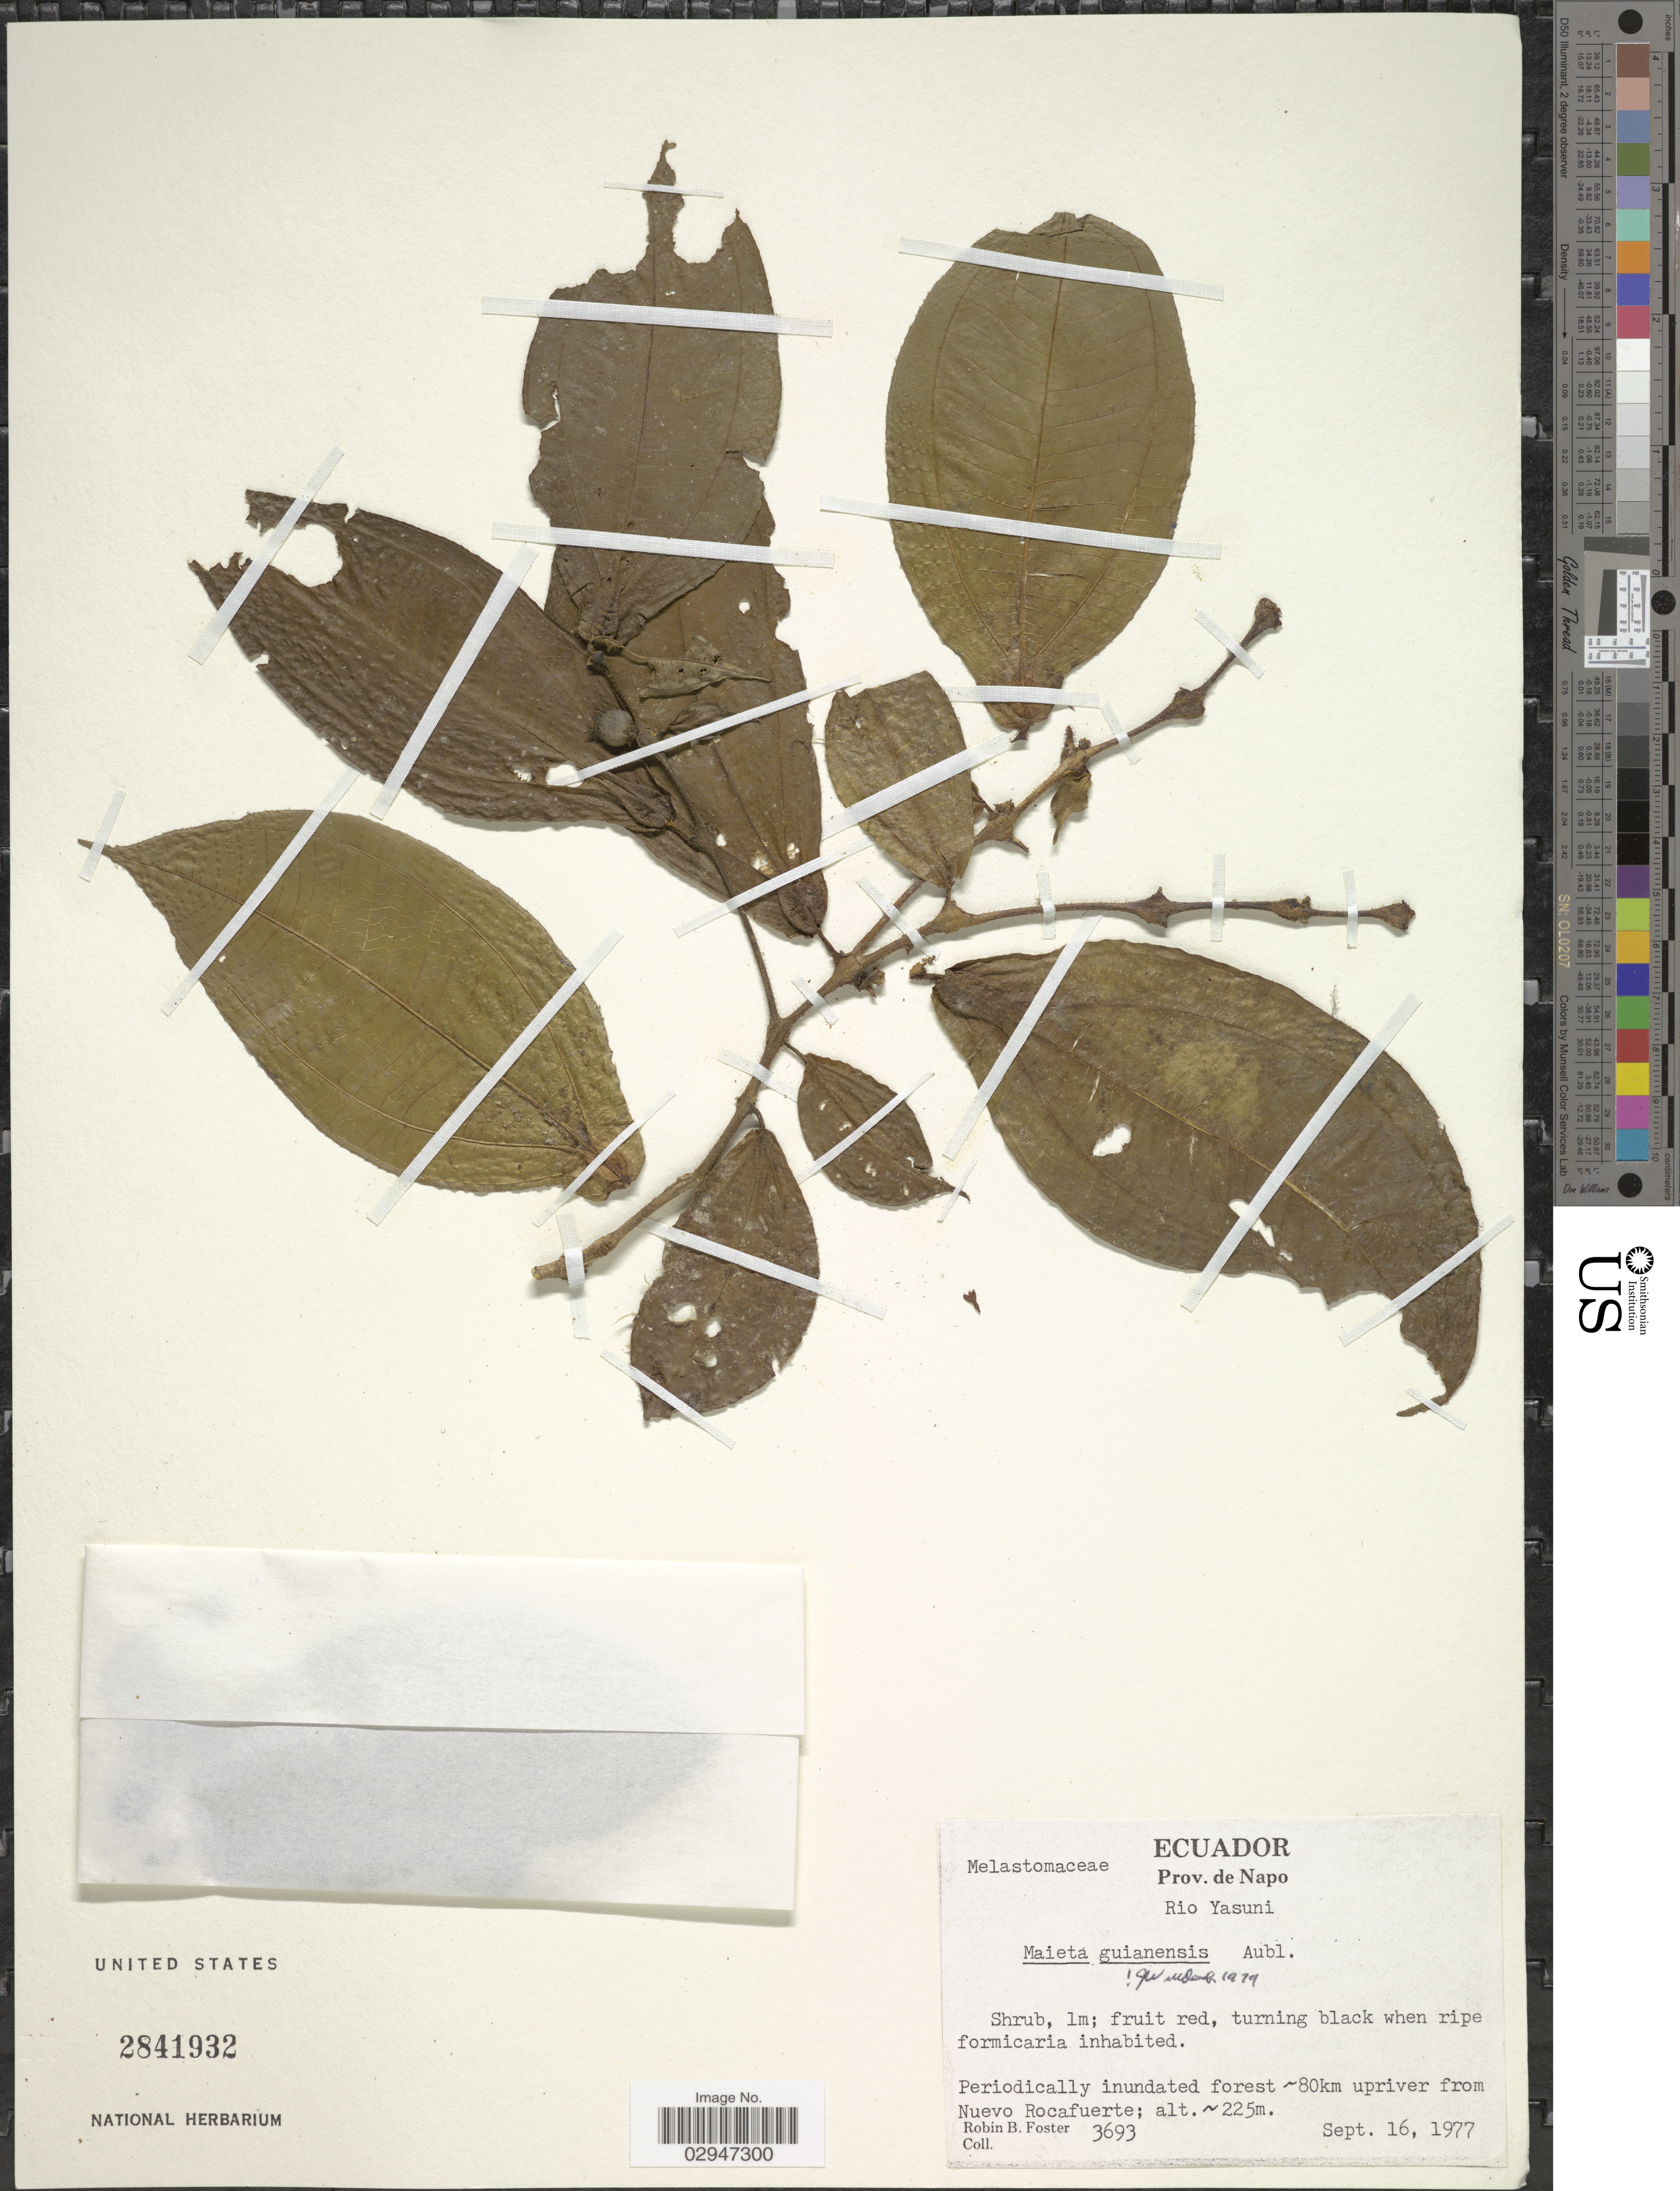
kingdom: Plantae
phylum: Tracheophyta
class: Magnoliopsida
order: Myrtales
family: Melastomataceae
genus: Maieta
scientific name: Maieta guianensis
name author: Aubl.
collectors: R. B. Foster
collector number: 3693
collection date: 1977-09-16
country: Ecuador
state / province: Napo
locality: Prov. de Napo. Rio Yasuni. Periodically inundated forest- 80 km upriver from Nuevo Rocafuerte.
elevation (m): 225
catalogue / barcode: US 2841932